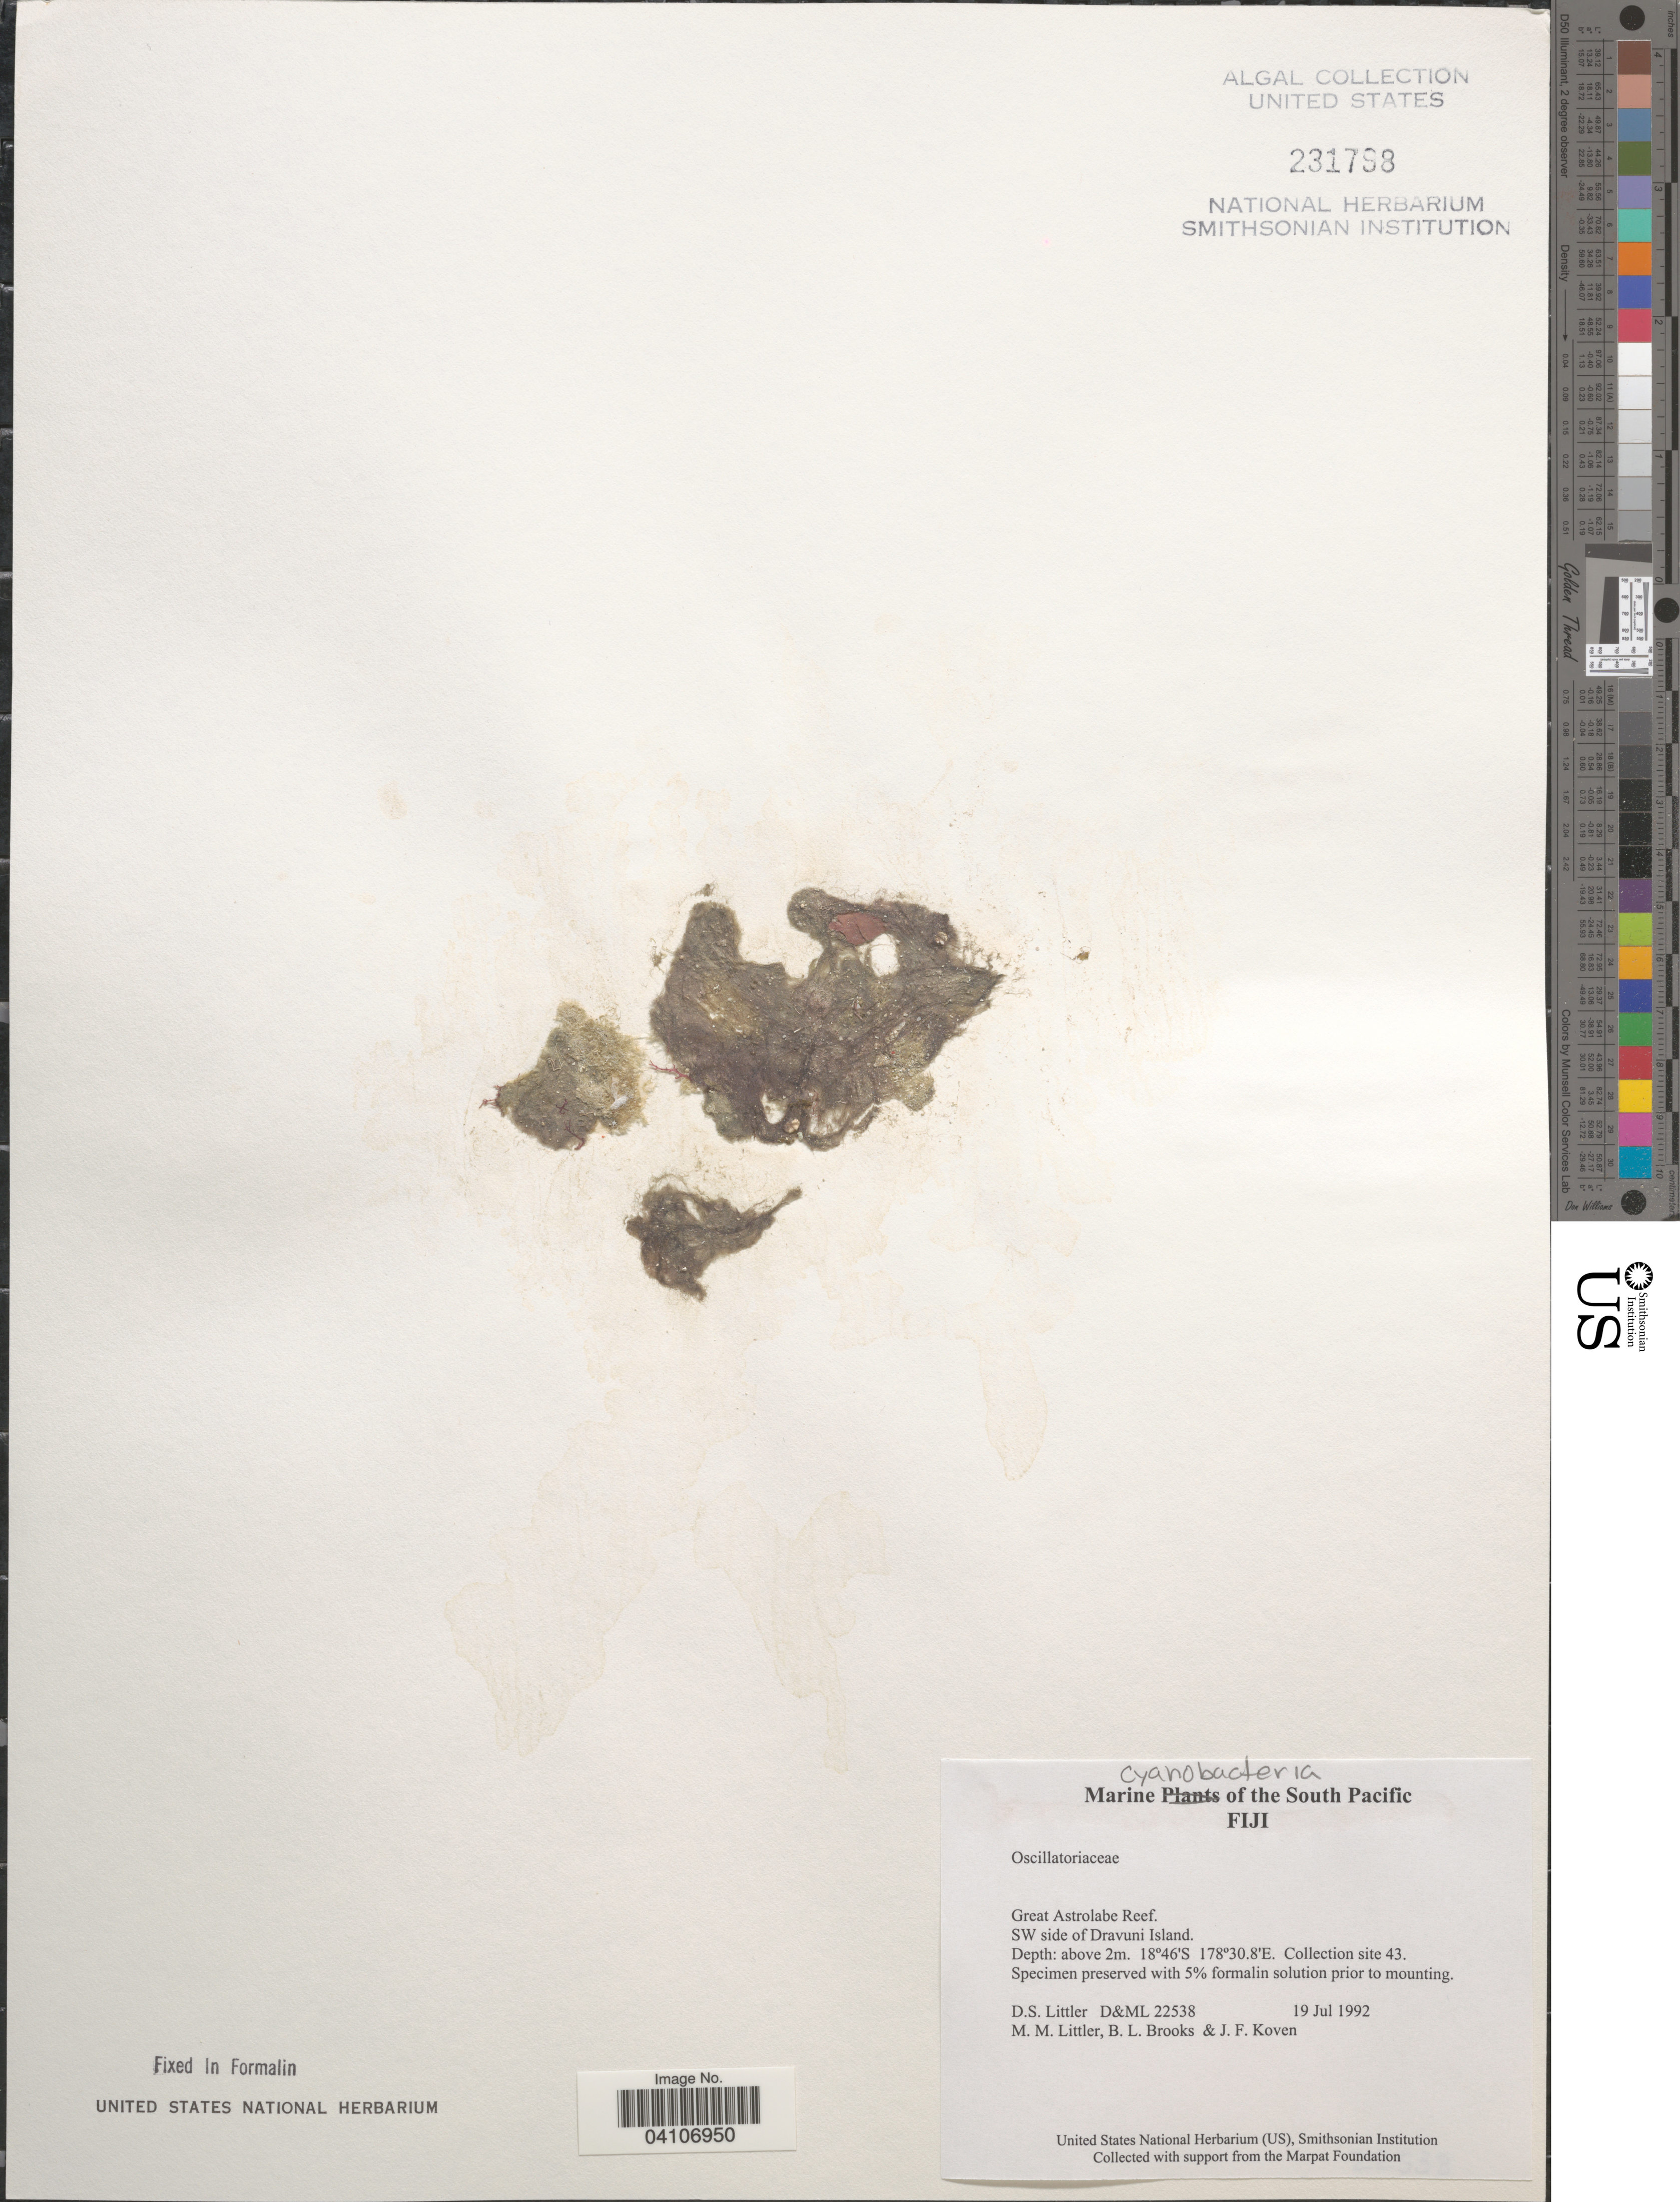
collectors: D. S. Littler, B. Brooks & J. Koven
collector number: D&ML22538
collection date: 1992-07-19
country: Fiji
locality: Great Astrolabe Reef. SW side of Dravuni Island. Collection site 43.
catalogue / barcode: US 231798